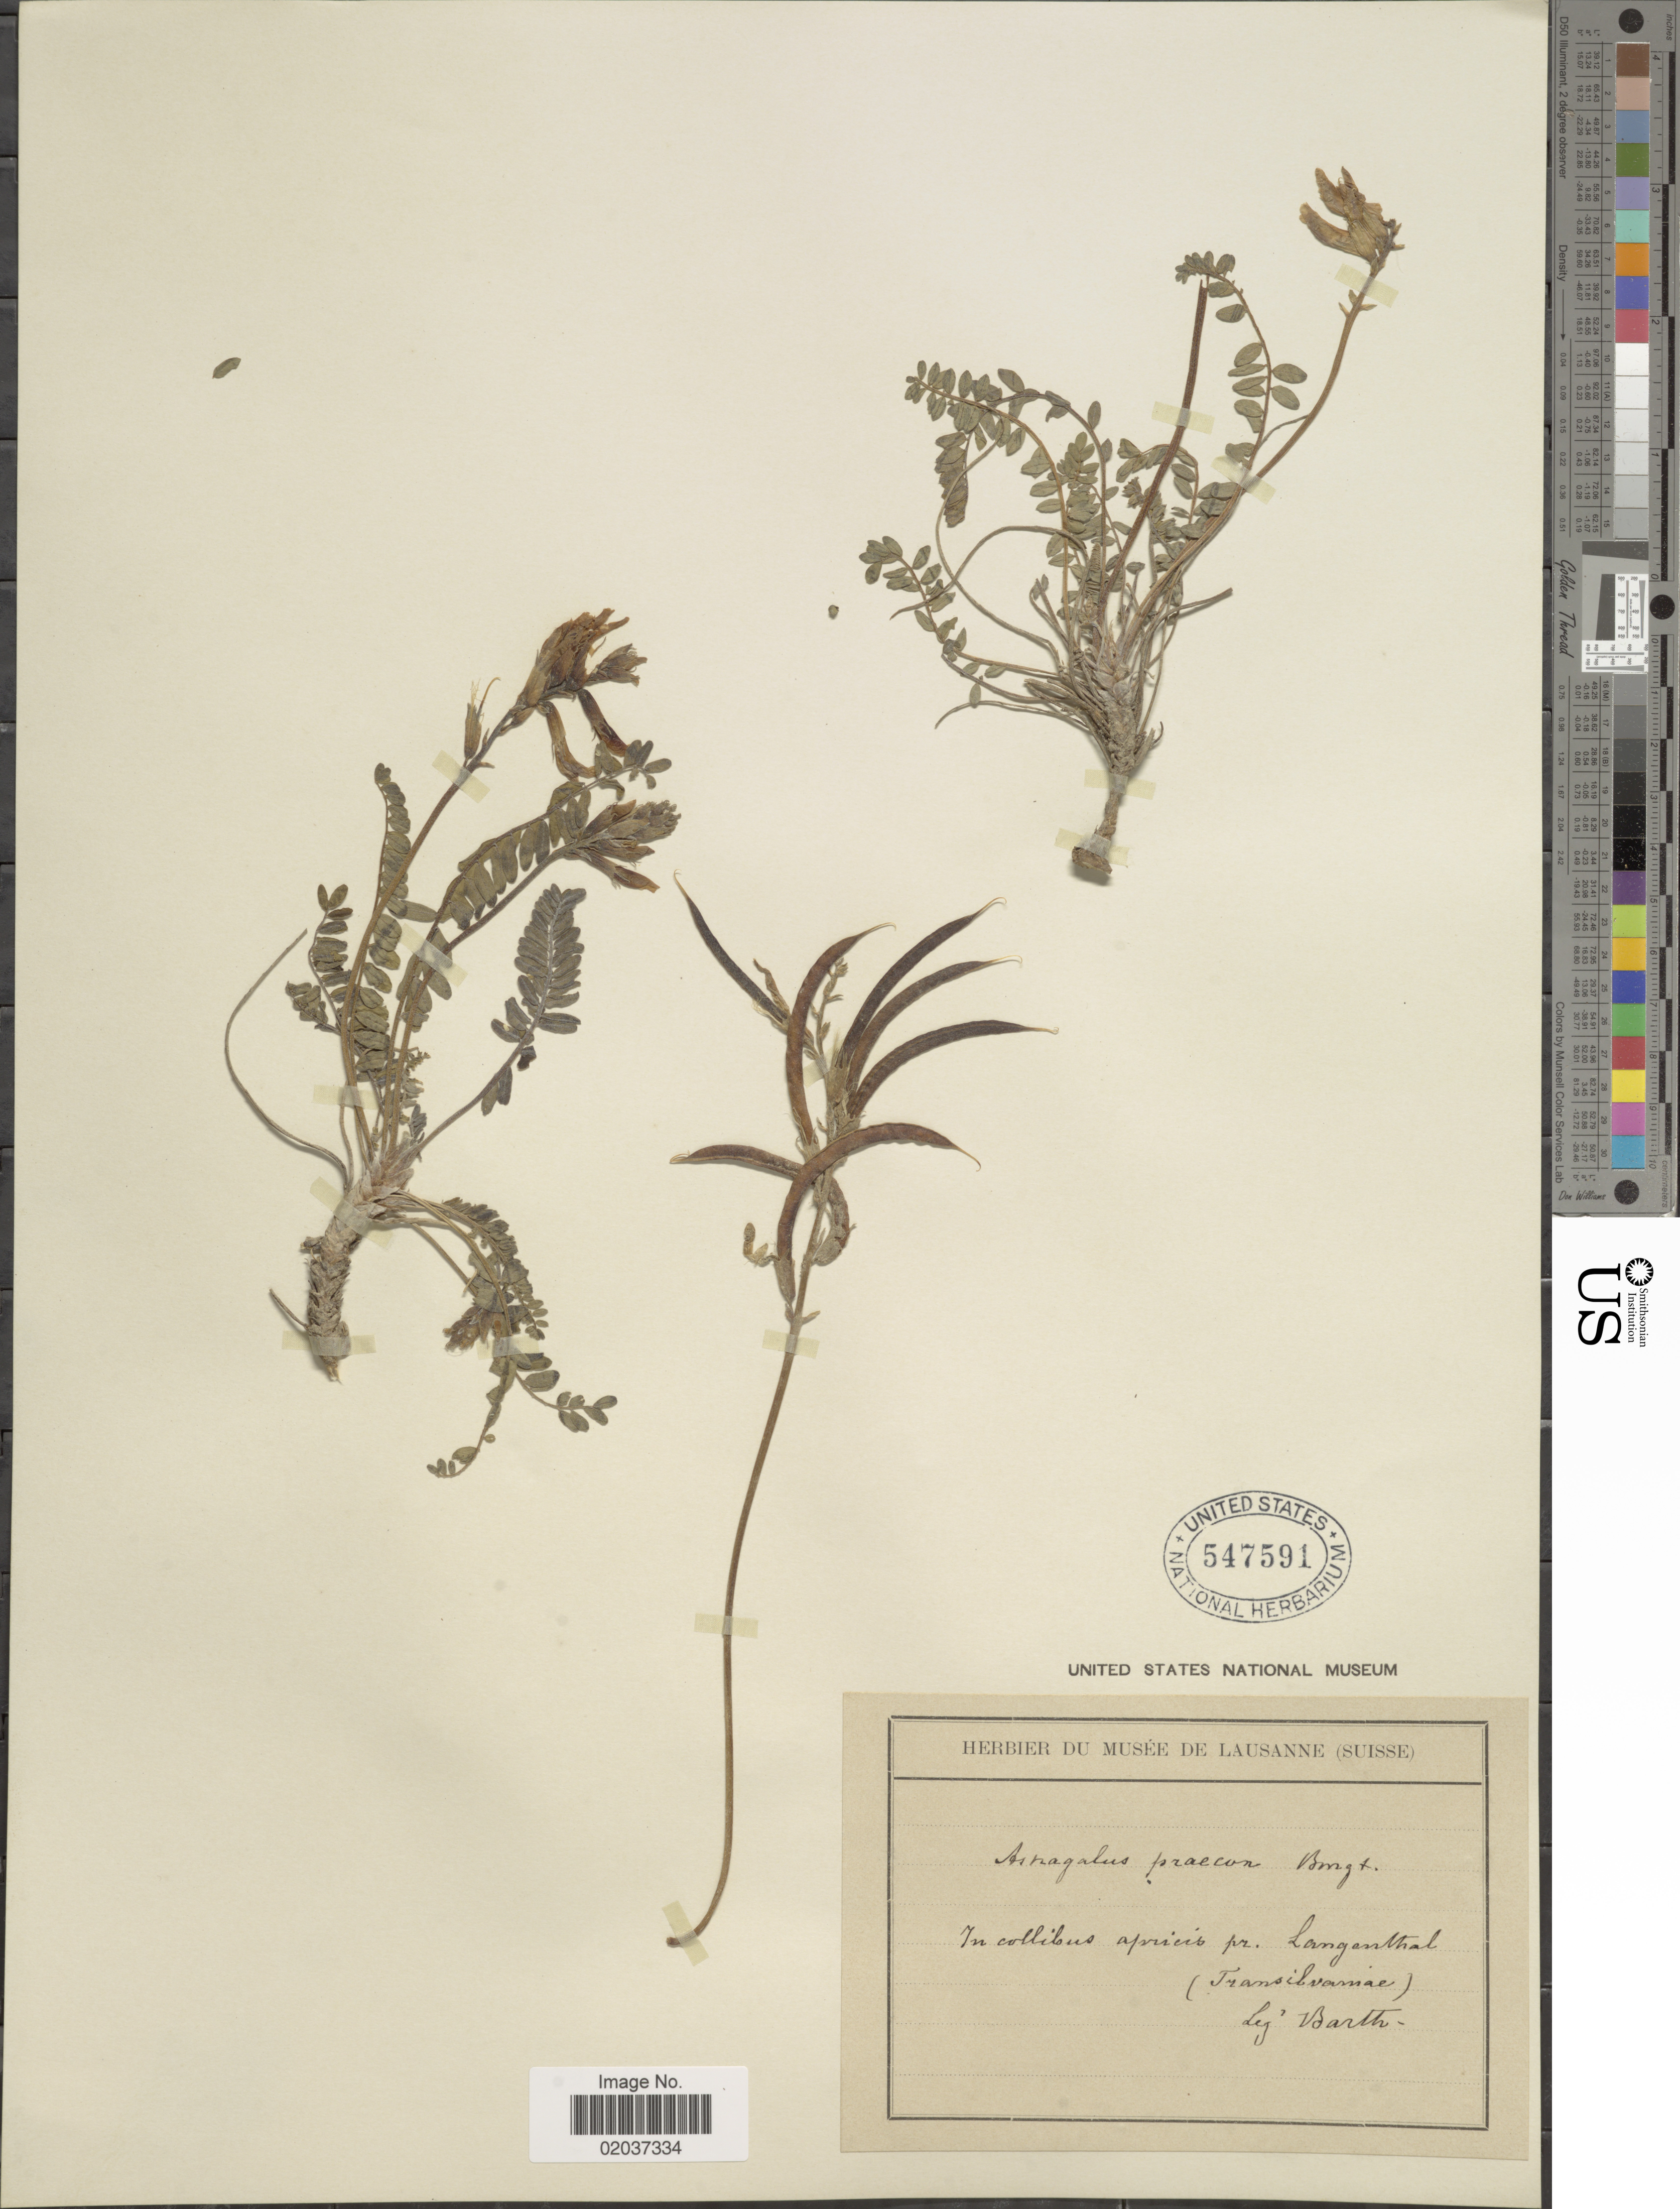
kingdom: Plantae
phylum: Tracheophyta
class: Magnoliopsida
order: Fabales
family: Fabaceae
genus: Astragalus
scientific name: Astragalus praecox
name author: Baumg.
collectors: Barth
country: Switzerland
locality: In collibus aoricis pr. Langenthal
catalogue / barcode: US 547591